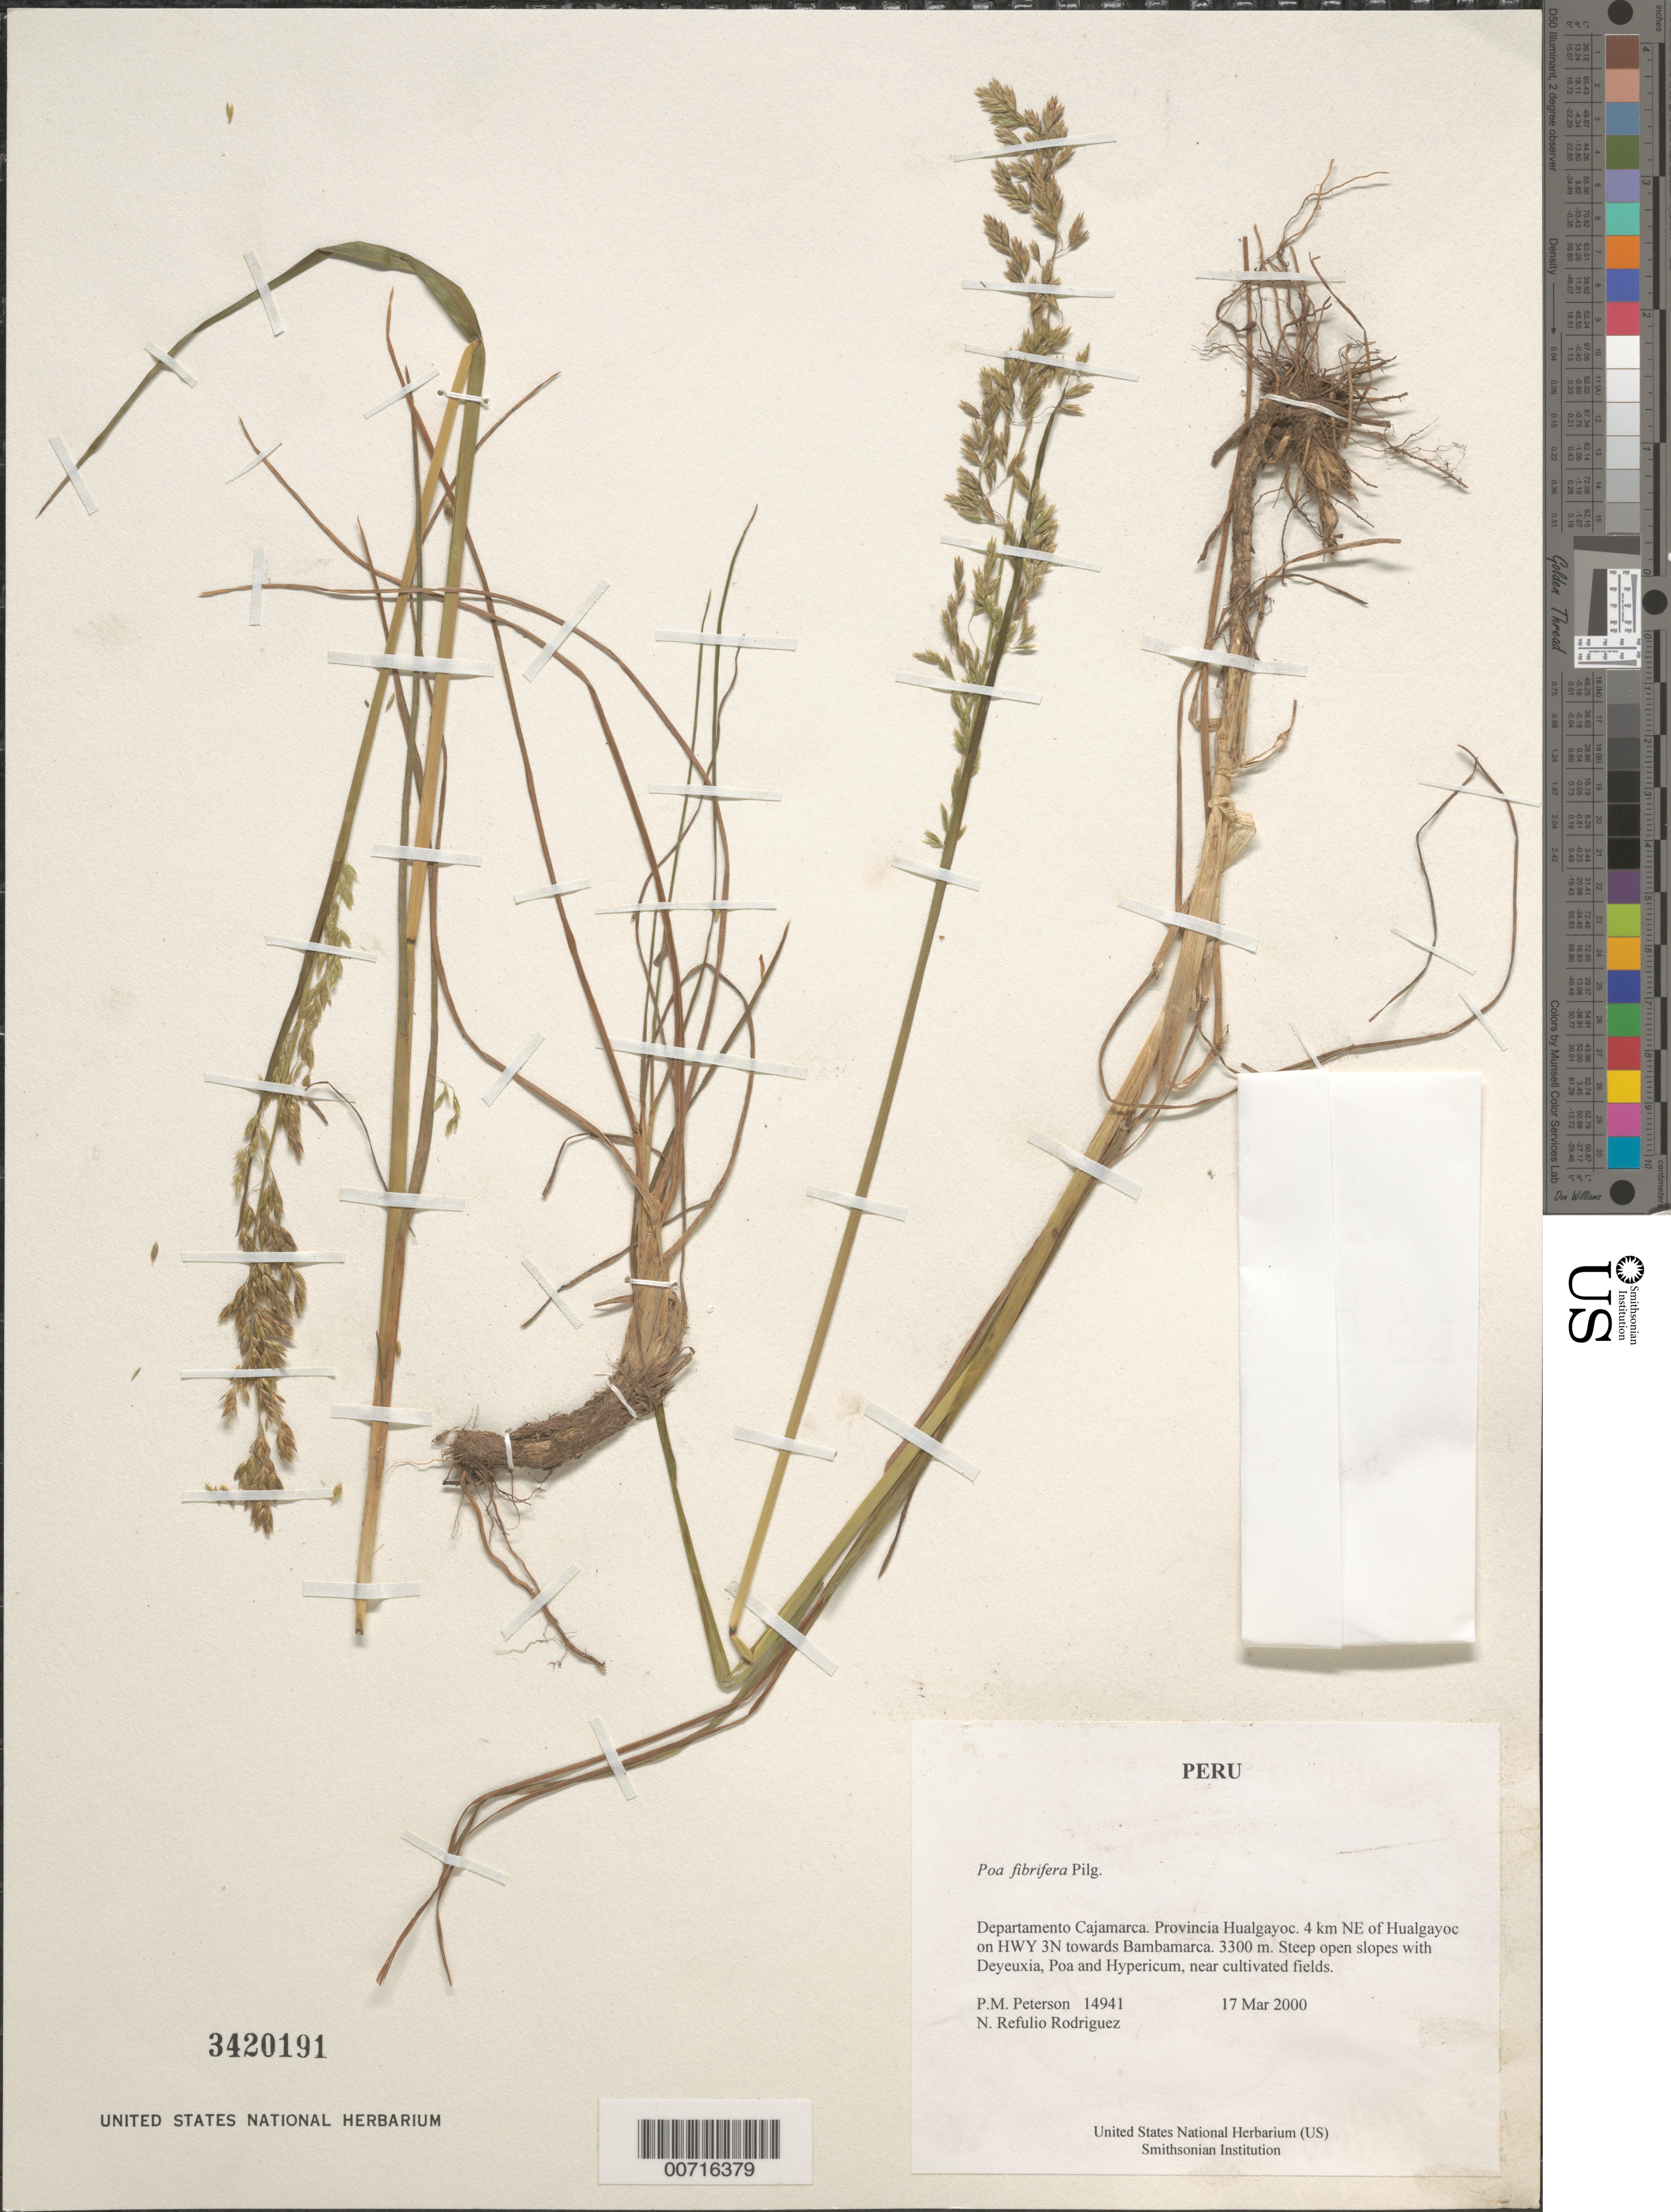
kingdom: Plantae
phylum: Tracheophyta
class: Liliopsida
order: Poales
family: Poaceae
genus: Poa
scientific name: Poa fibrifera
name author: Pilg.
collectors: P. M. Peterson & N. Refulio-Rodríguez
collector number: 14941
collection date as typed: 17 Mar 2000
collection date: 2000-03-17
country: Peru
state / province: Cajamarca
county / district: Hualgayoc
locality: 4 km NE of Hualgayoc on HWY 3N towards Bambamarca.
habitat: Steep open slopes with Deyeuxia, Poa and Hypericum, near cultivated fields.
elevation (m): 3300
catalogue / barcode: US 3420191